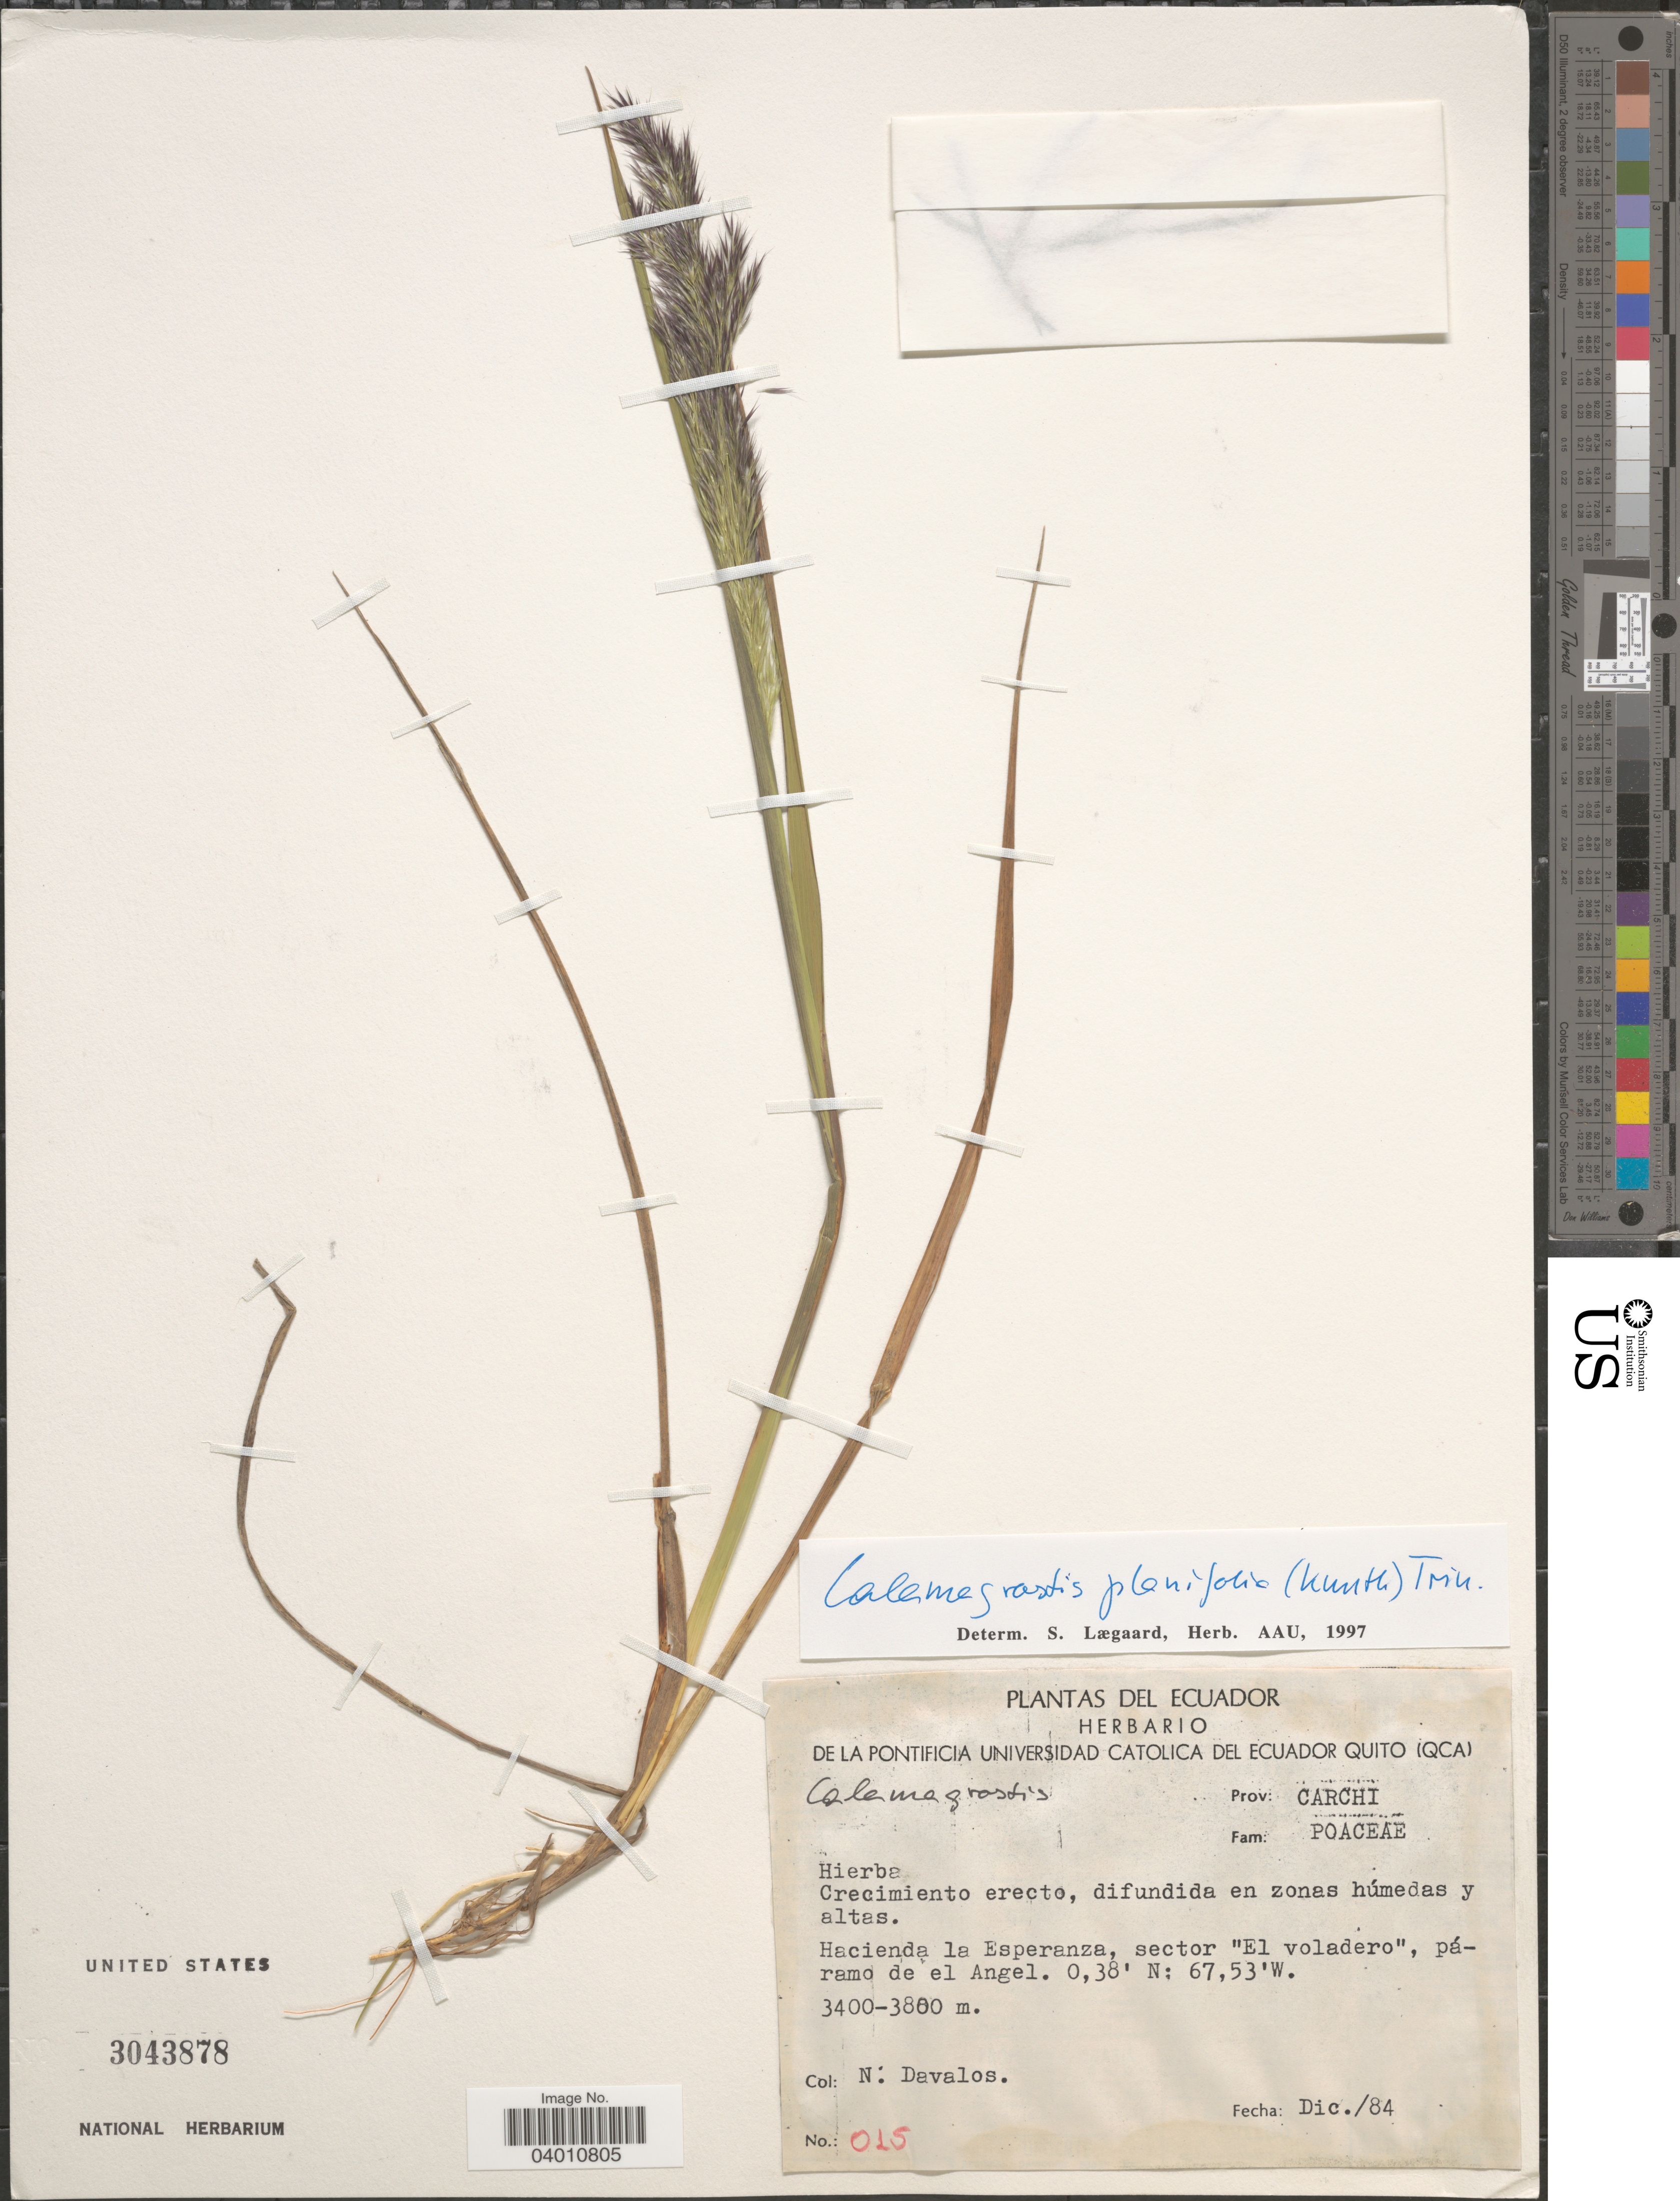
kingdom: Plantae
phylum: Tracheophyta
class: Liliopsida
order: Poales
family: Poaceae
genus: Peyritschia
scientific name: Peyritschia planifolia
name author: (Kunth) P.M. Peterson et al.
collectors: N. Davalos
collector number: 015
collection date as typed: Transcribed d/m/y: /12/84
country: Ecuador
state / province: Carchi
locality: Hacienda la Esperanza, sector "El voladero", páramo de el Angel.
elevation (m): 3400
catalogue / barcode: US 3043878